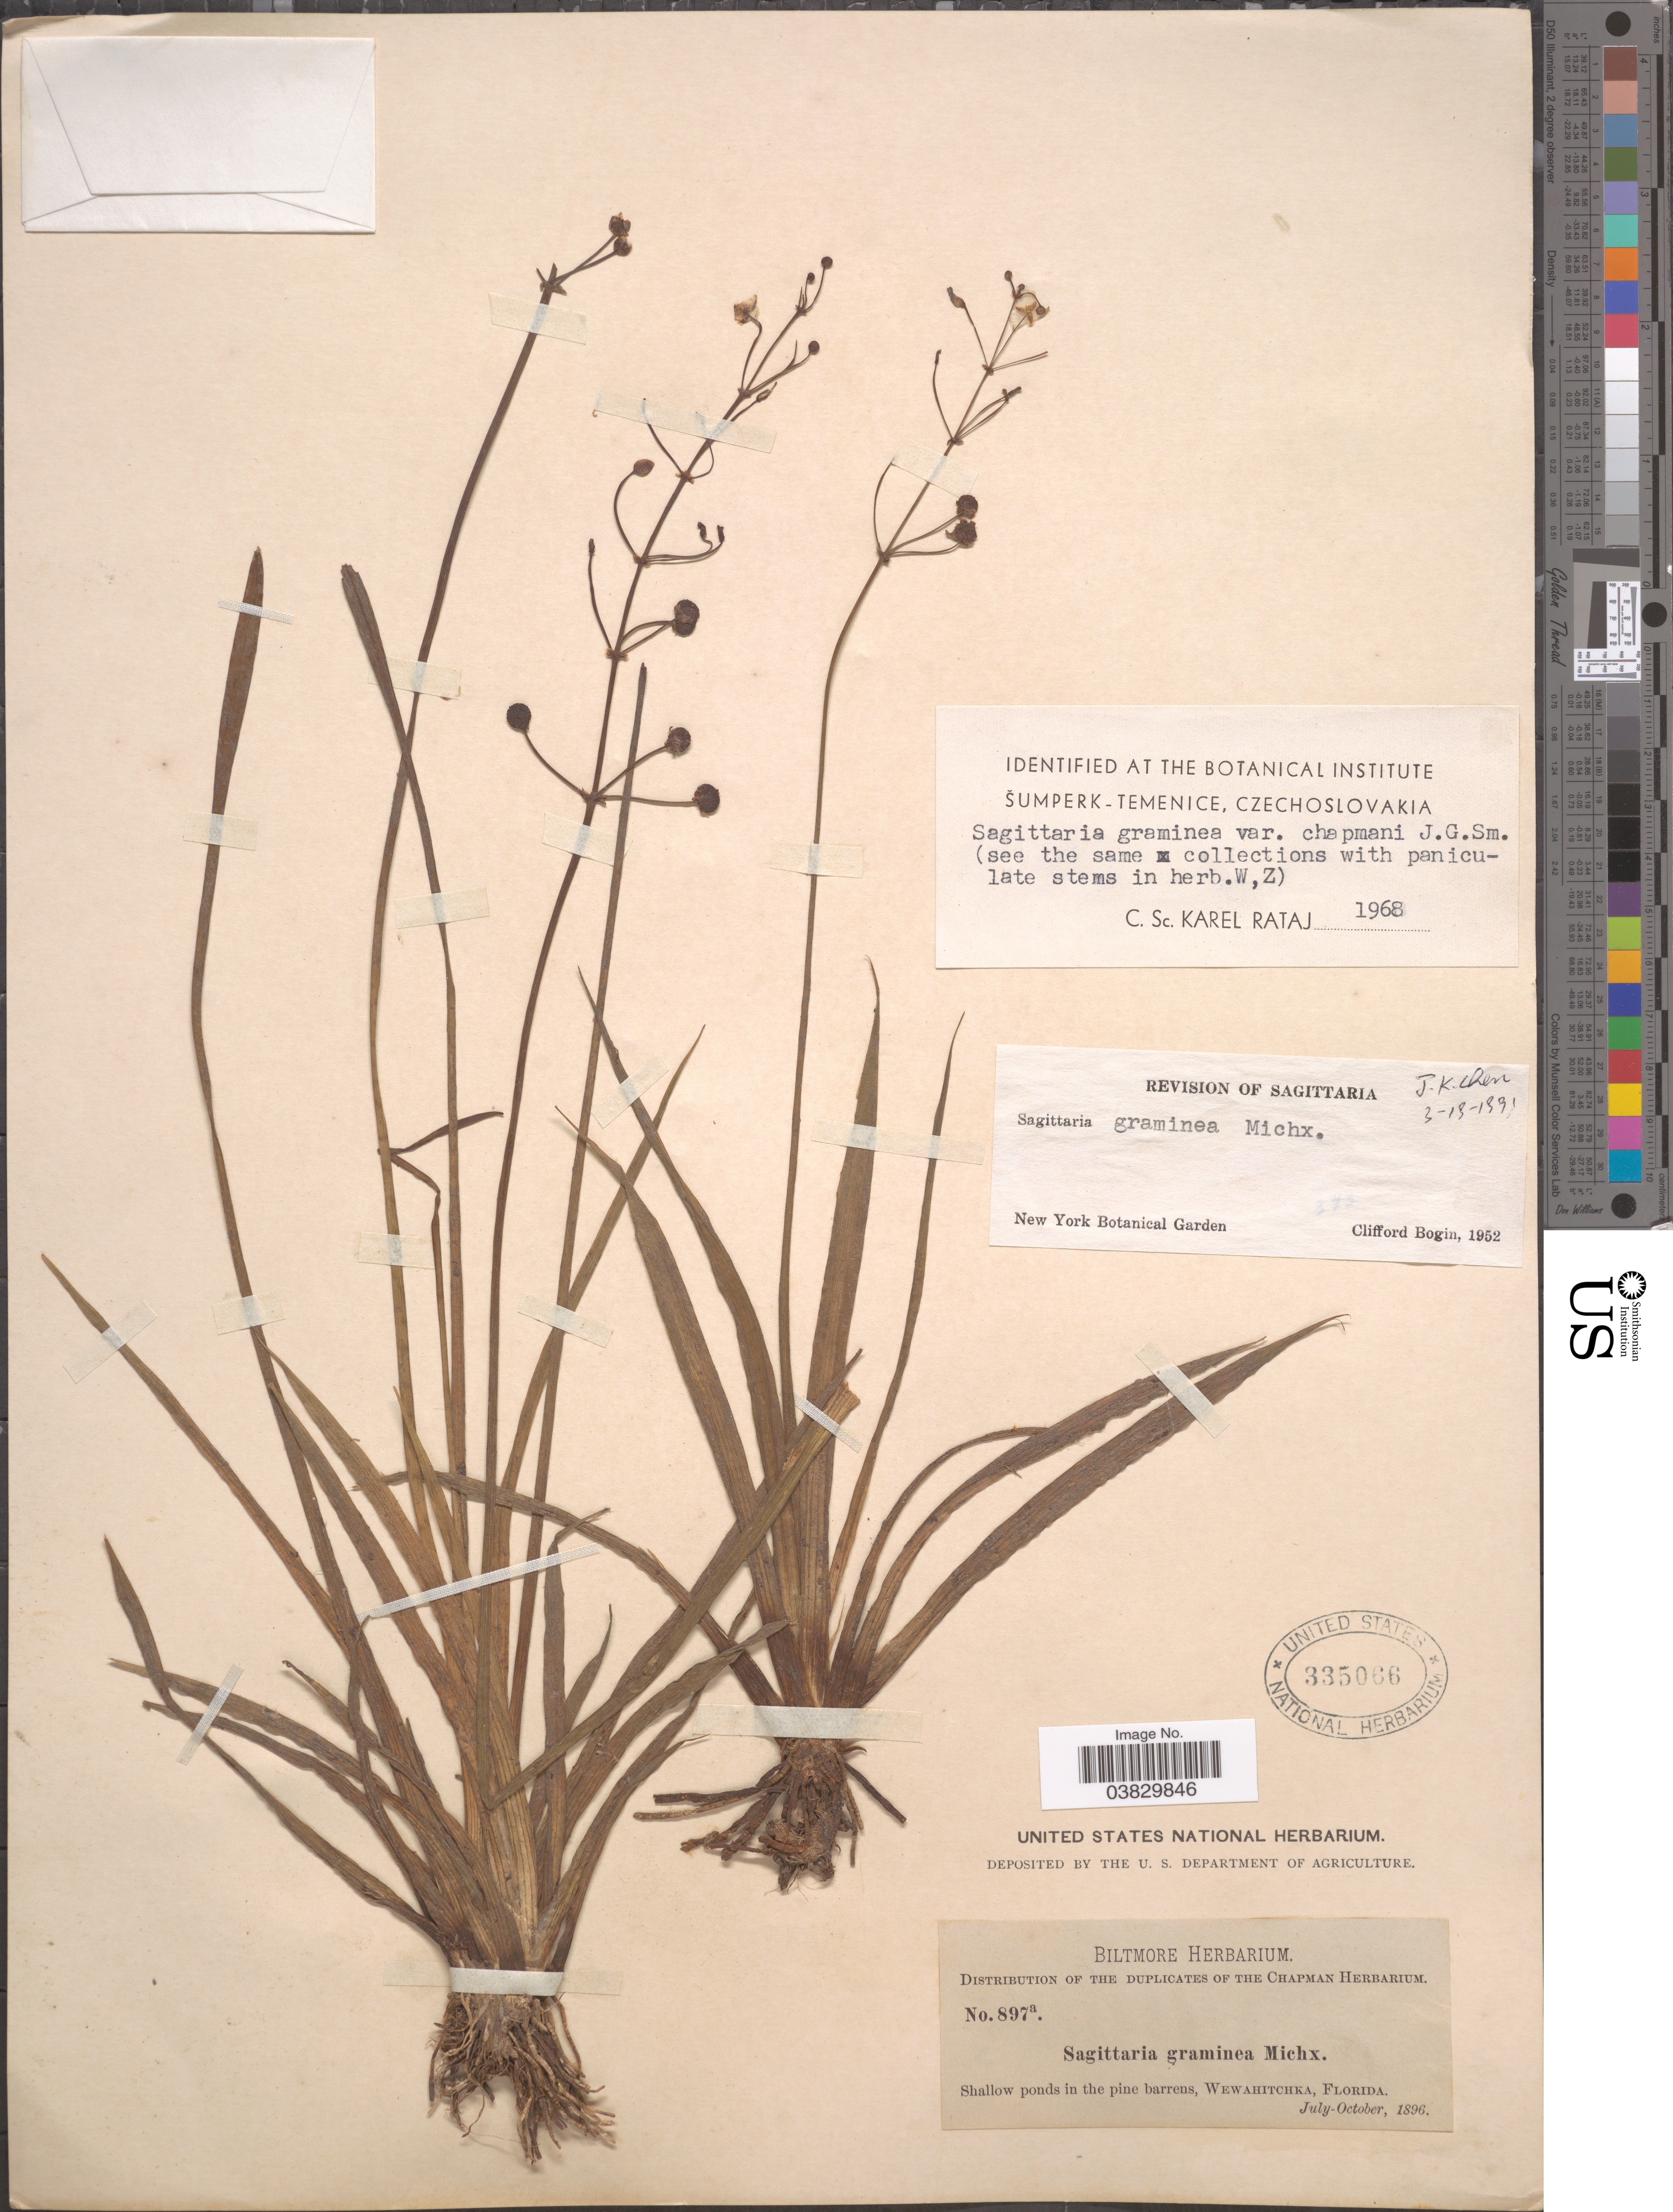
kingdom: Plantae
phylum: Tracheophyta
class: Liliopsida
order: Alismatales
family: Alismataceae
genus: Sagittaria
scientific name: Sagittaria graminea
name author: Michx.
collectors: ex herb. Biltmore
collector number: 897a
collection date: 1896-07/1896-10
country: United States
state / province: Florida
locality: Shallow ponds in the pine barrens, Wewahitchka.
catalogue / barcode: US 335068